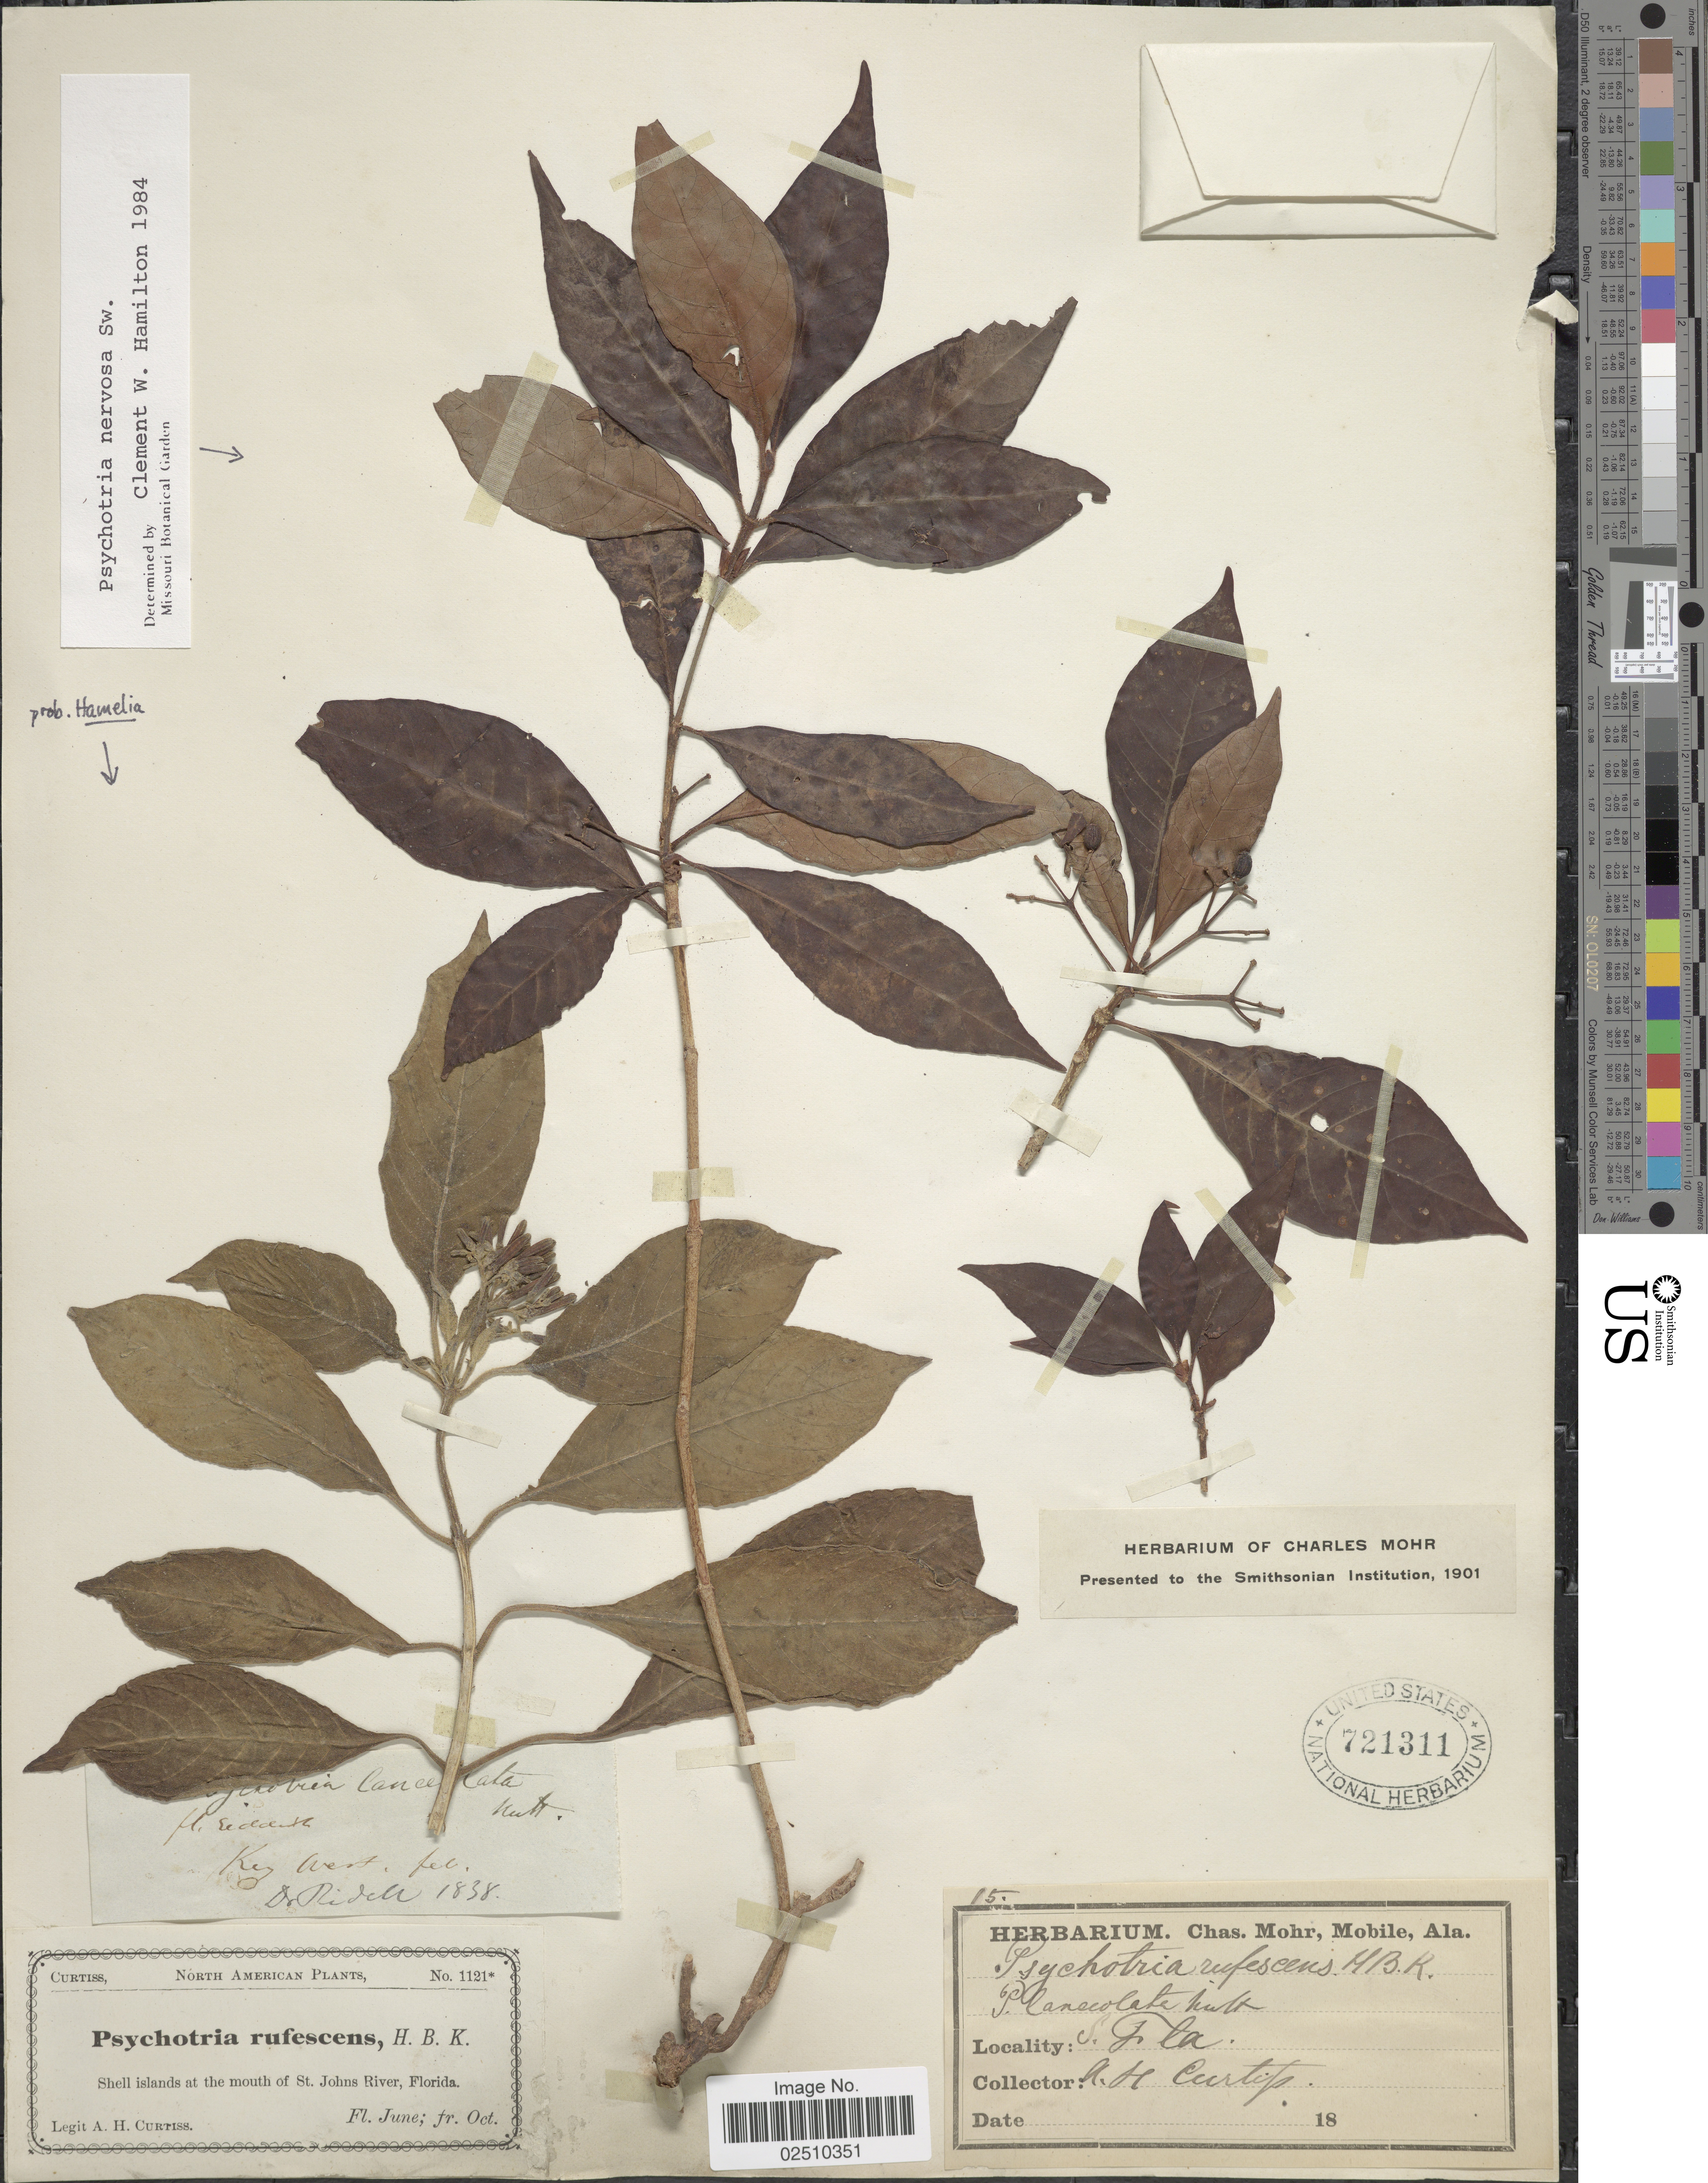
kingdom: Plantae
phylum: Tracheophyta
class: Magnoliopsida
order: Gentianales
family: Rubiaceae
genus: Psychotria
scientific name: Psychotria nervosa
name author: Sw.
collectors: A. H. Curtiss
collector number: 1121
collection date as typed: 18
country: United States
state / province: Florida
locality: Shell islands at the mouth of St. Johns River, S. Fla.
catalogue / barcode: US 721311